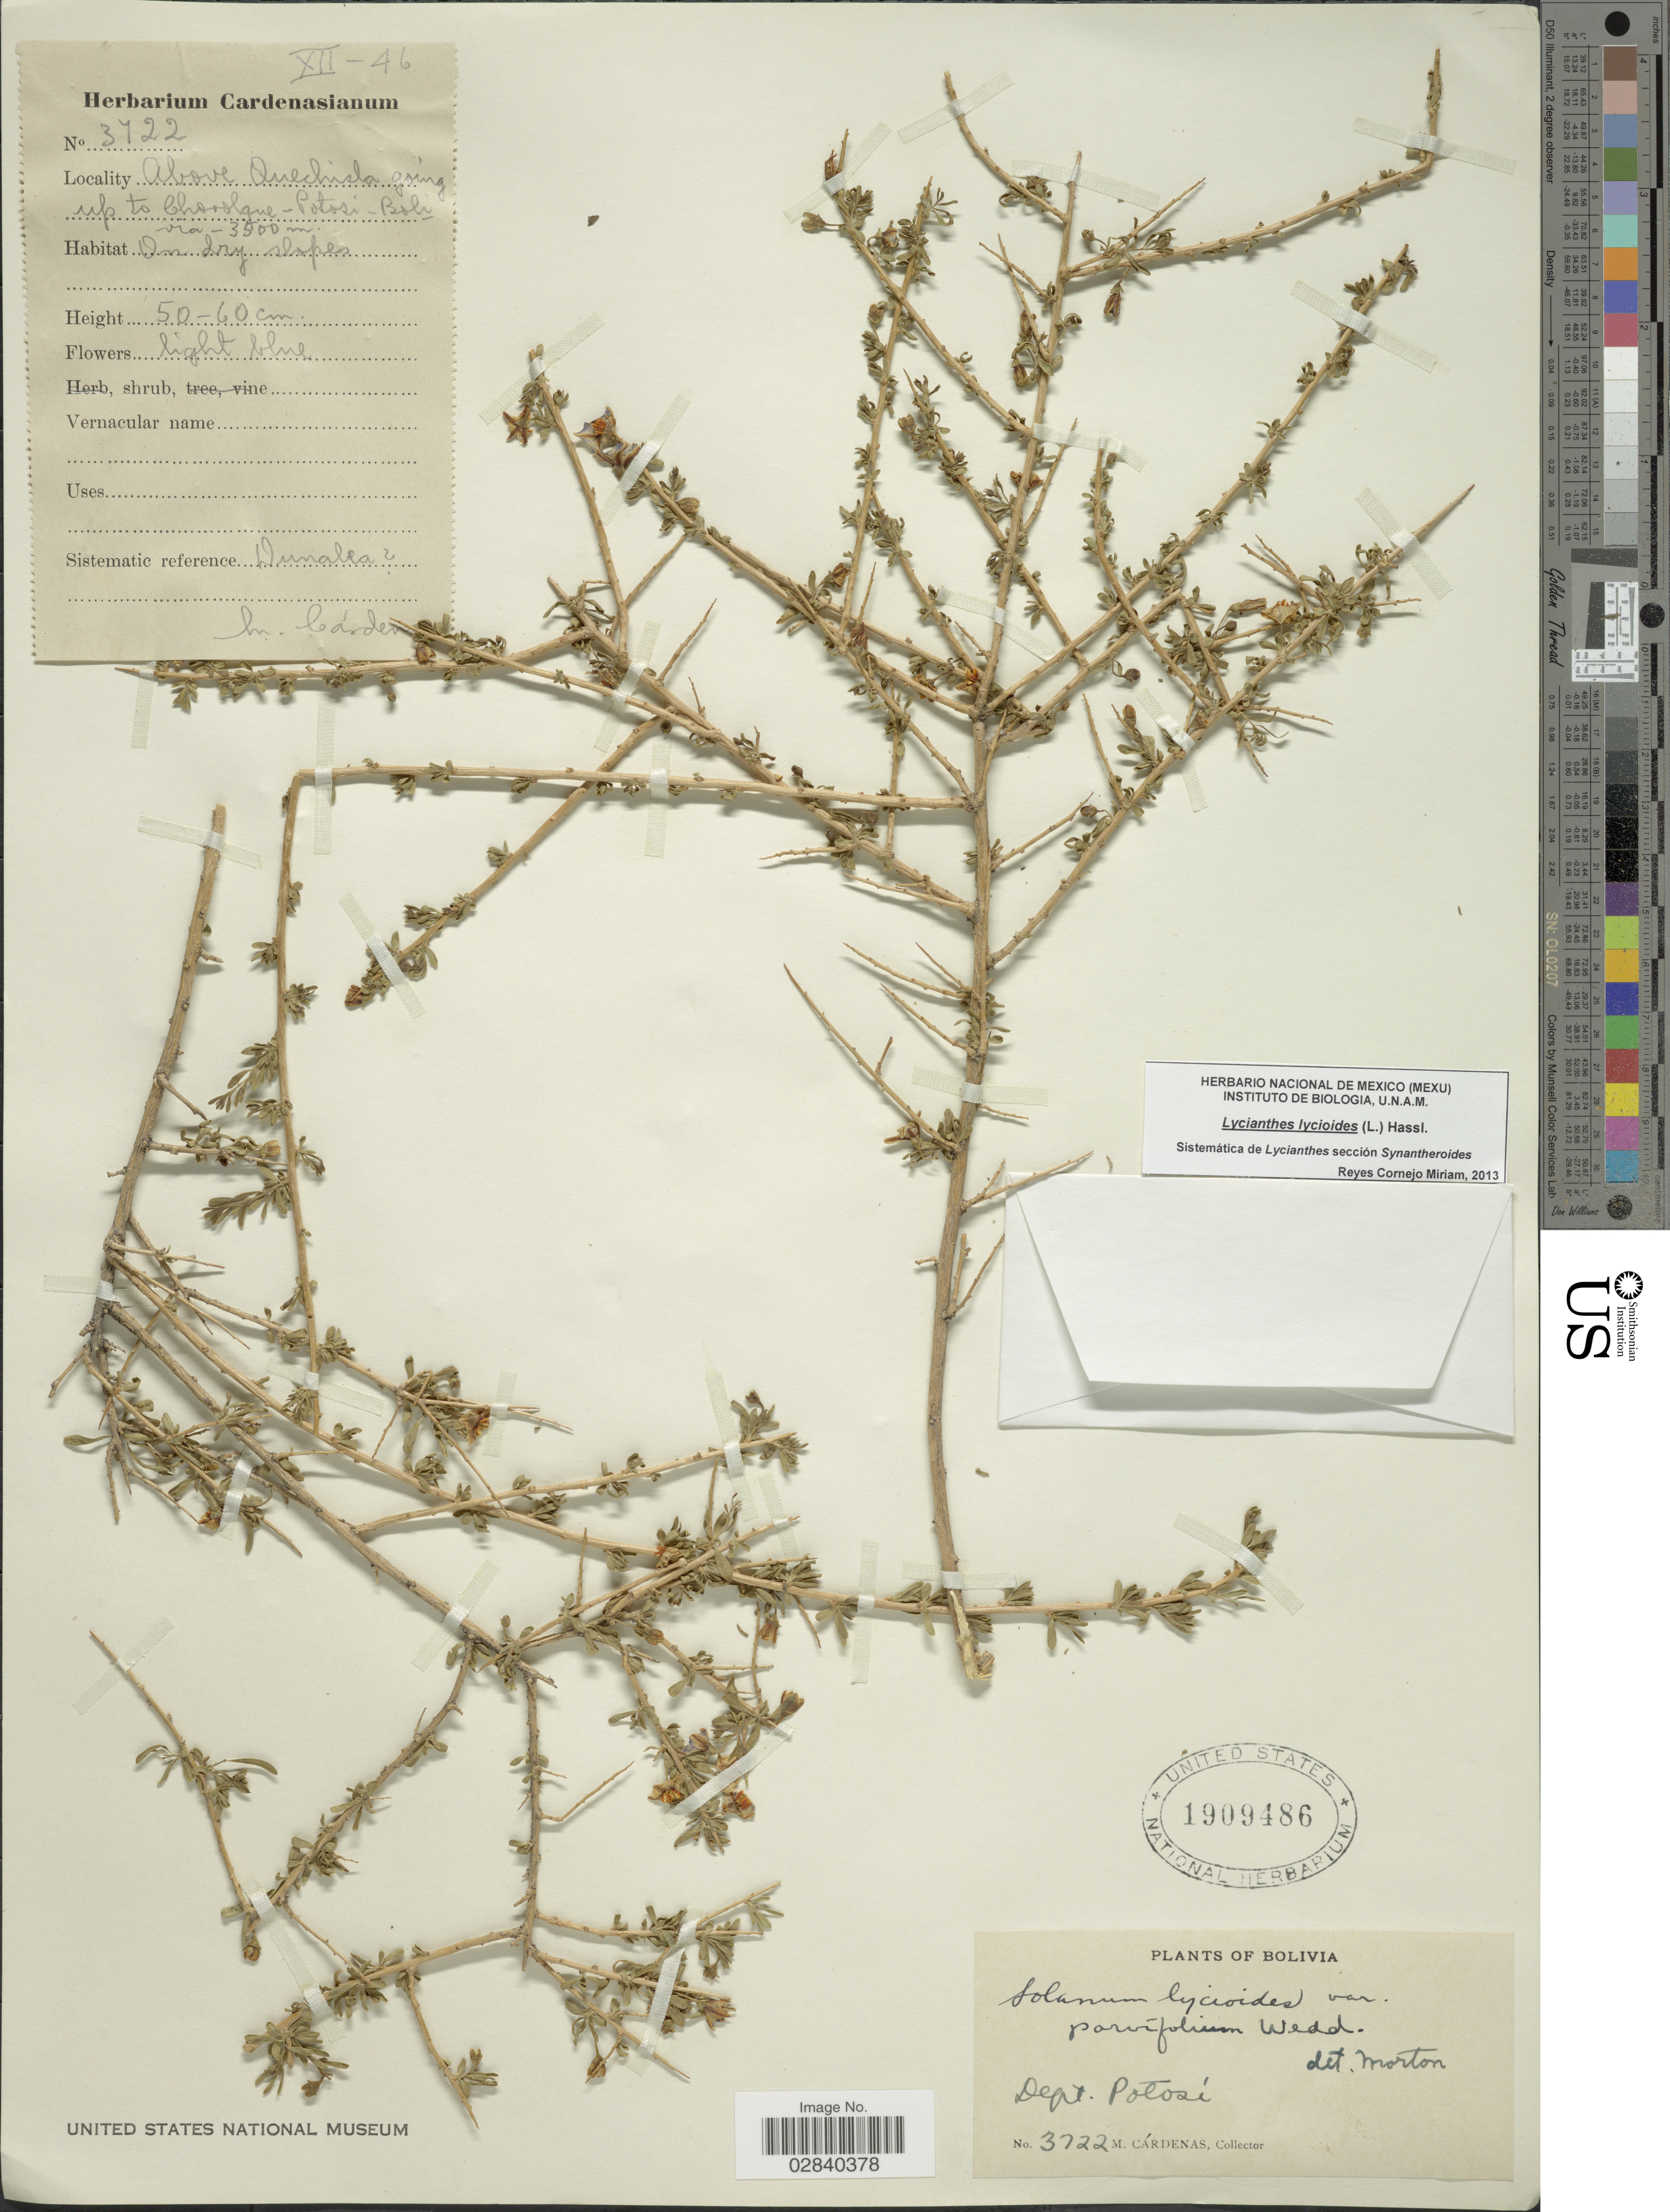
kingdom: Plantae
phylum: Tracheophyta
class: Magnoliopsida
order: Solanales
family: Solanaceae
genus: Lycianthes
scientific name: Lycianthes lycioides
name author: (L.) Hassl.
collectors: M. Cárdenas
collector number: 3722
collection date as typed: Transcribed d/m/y: /12/46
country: Bolivia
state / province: Potosi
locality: Above Quechisla going up to Chorolque.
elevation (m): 3500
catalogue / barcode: US 1909486